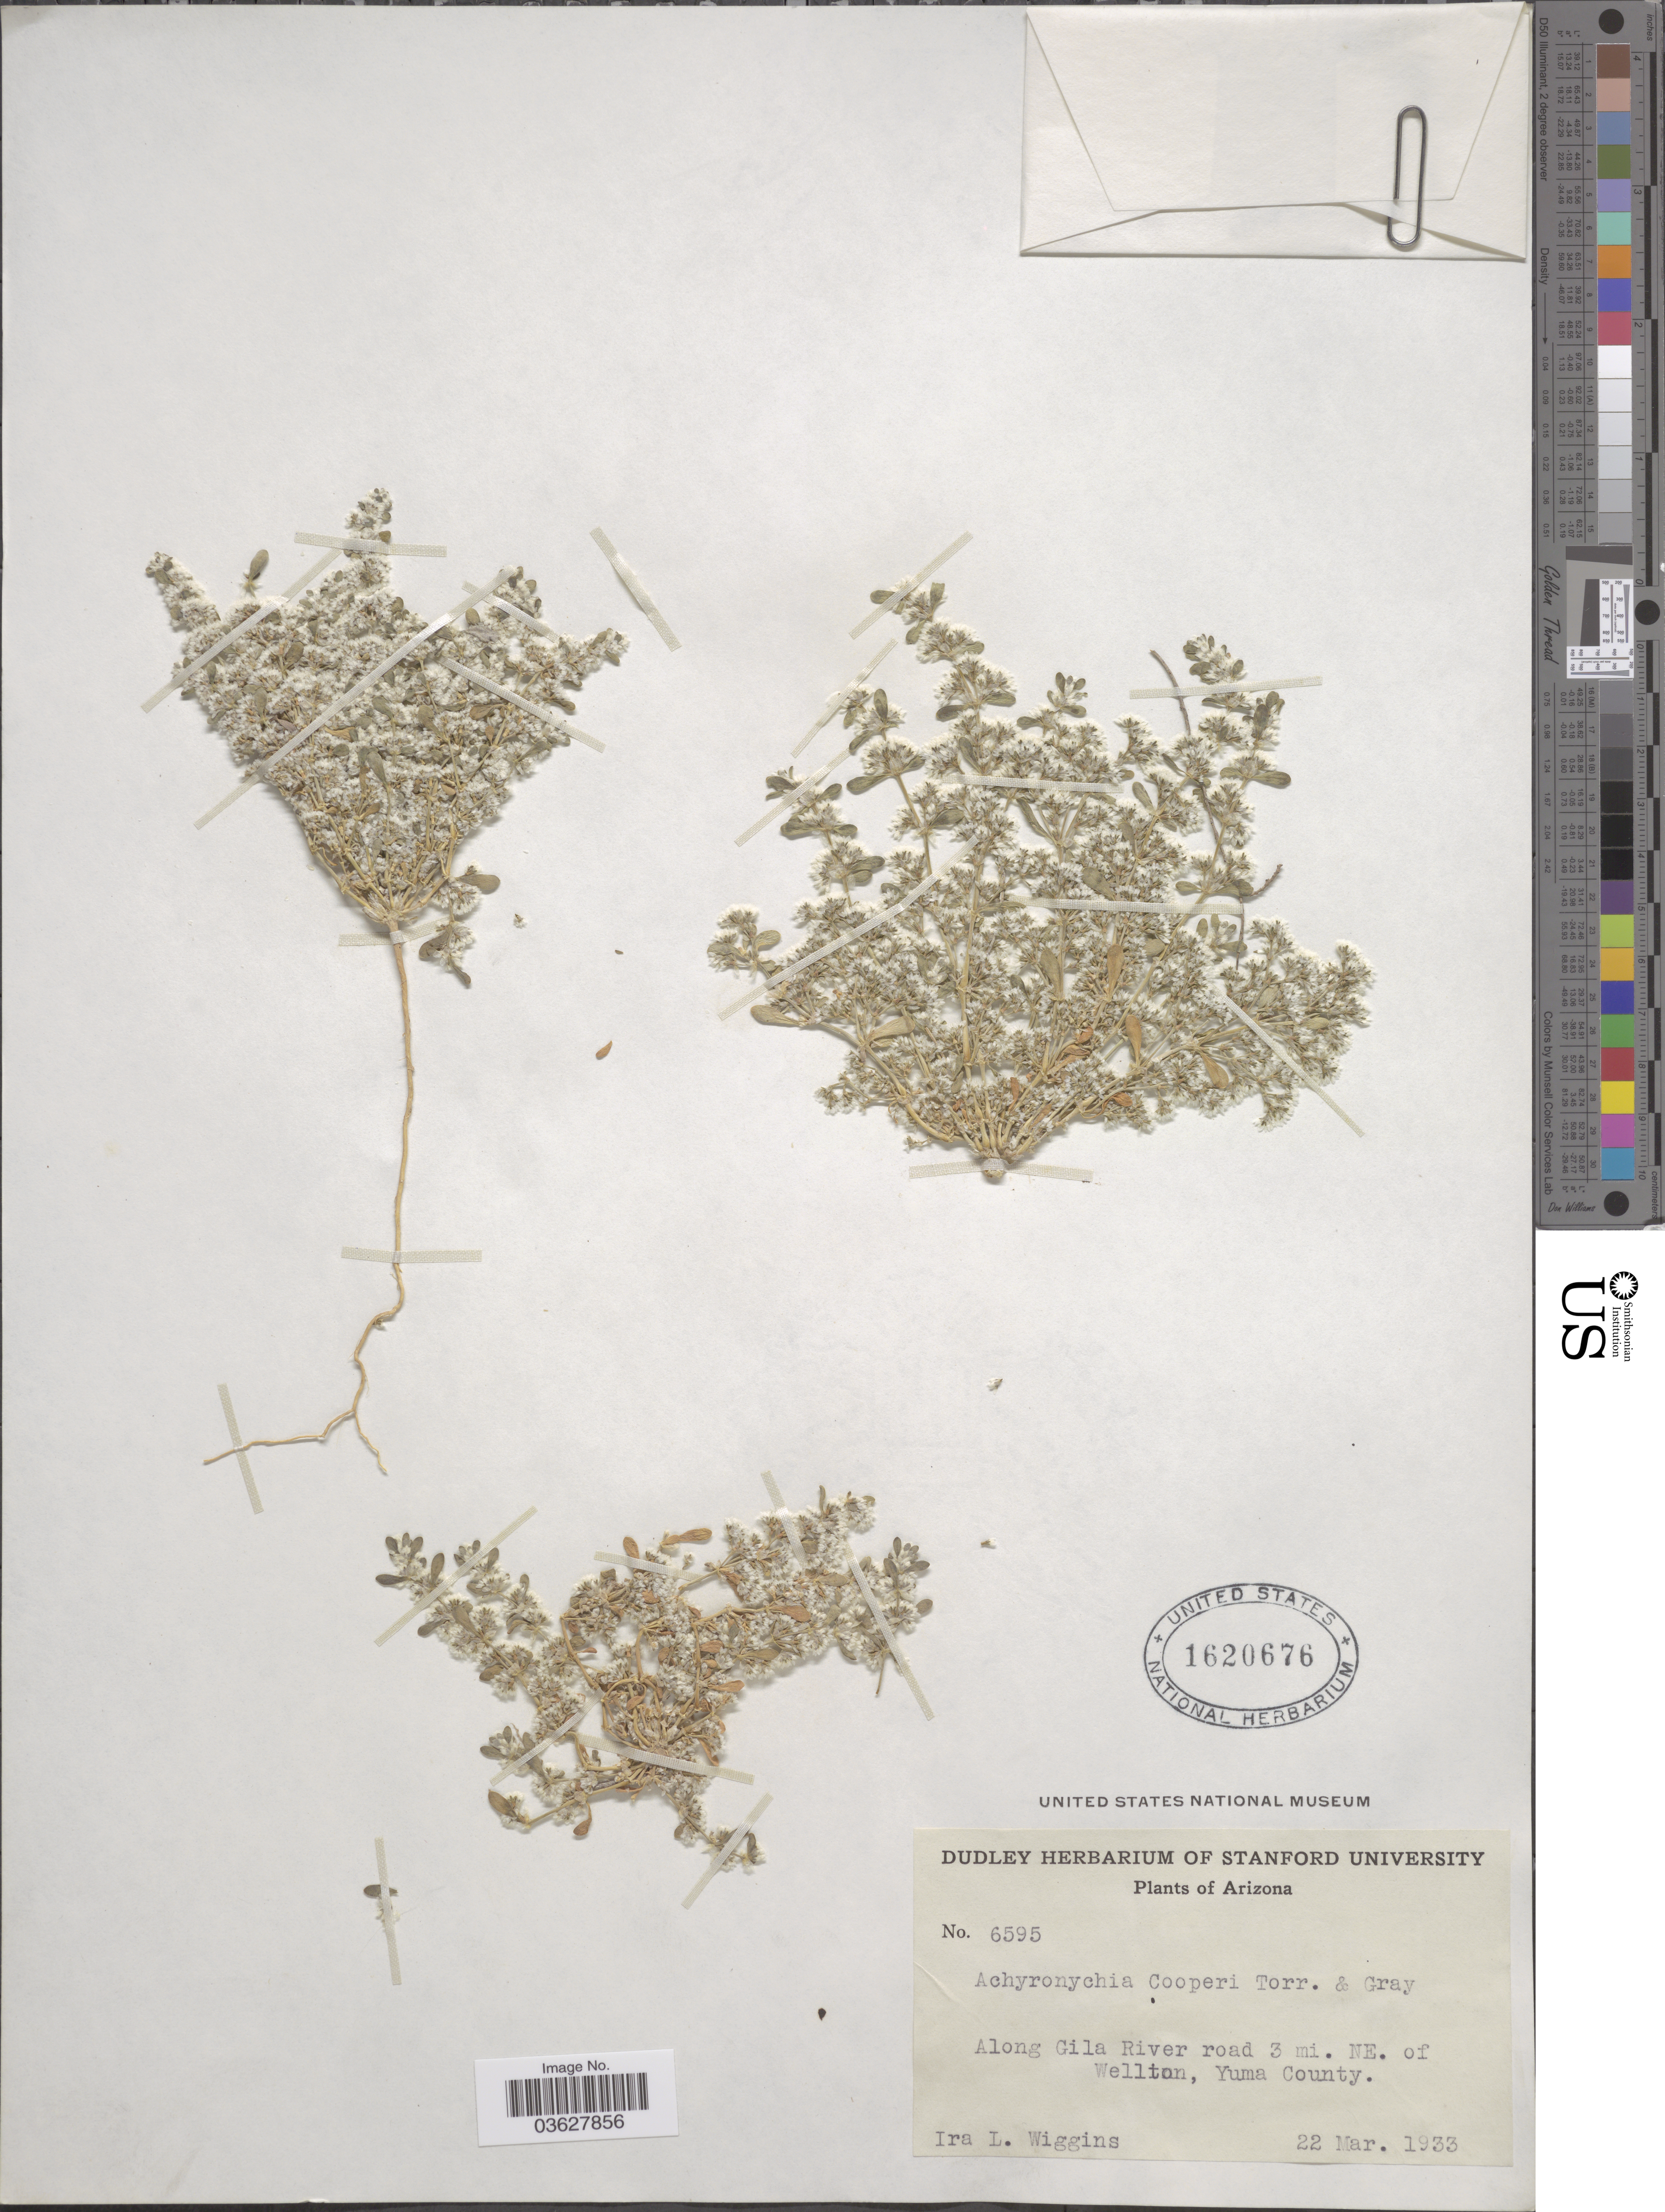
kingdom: Plantae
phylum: Tracheophyta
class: Magnoliopsida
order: Caryophyllales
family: Caryophyllaceae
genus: Achyronychia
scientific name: Achyronychia cooperi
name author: A. Gray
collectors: I. L. Wiggins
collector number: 6595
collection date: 1933-03-22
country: United States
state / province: Arizona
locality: Along Gila River road 3 mi. NE. of Wellton, Yuma County.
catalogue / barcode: US 1620676